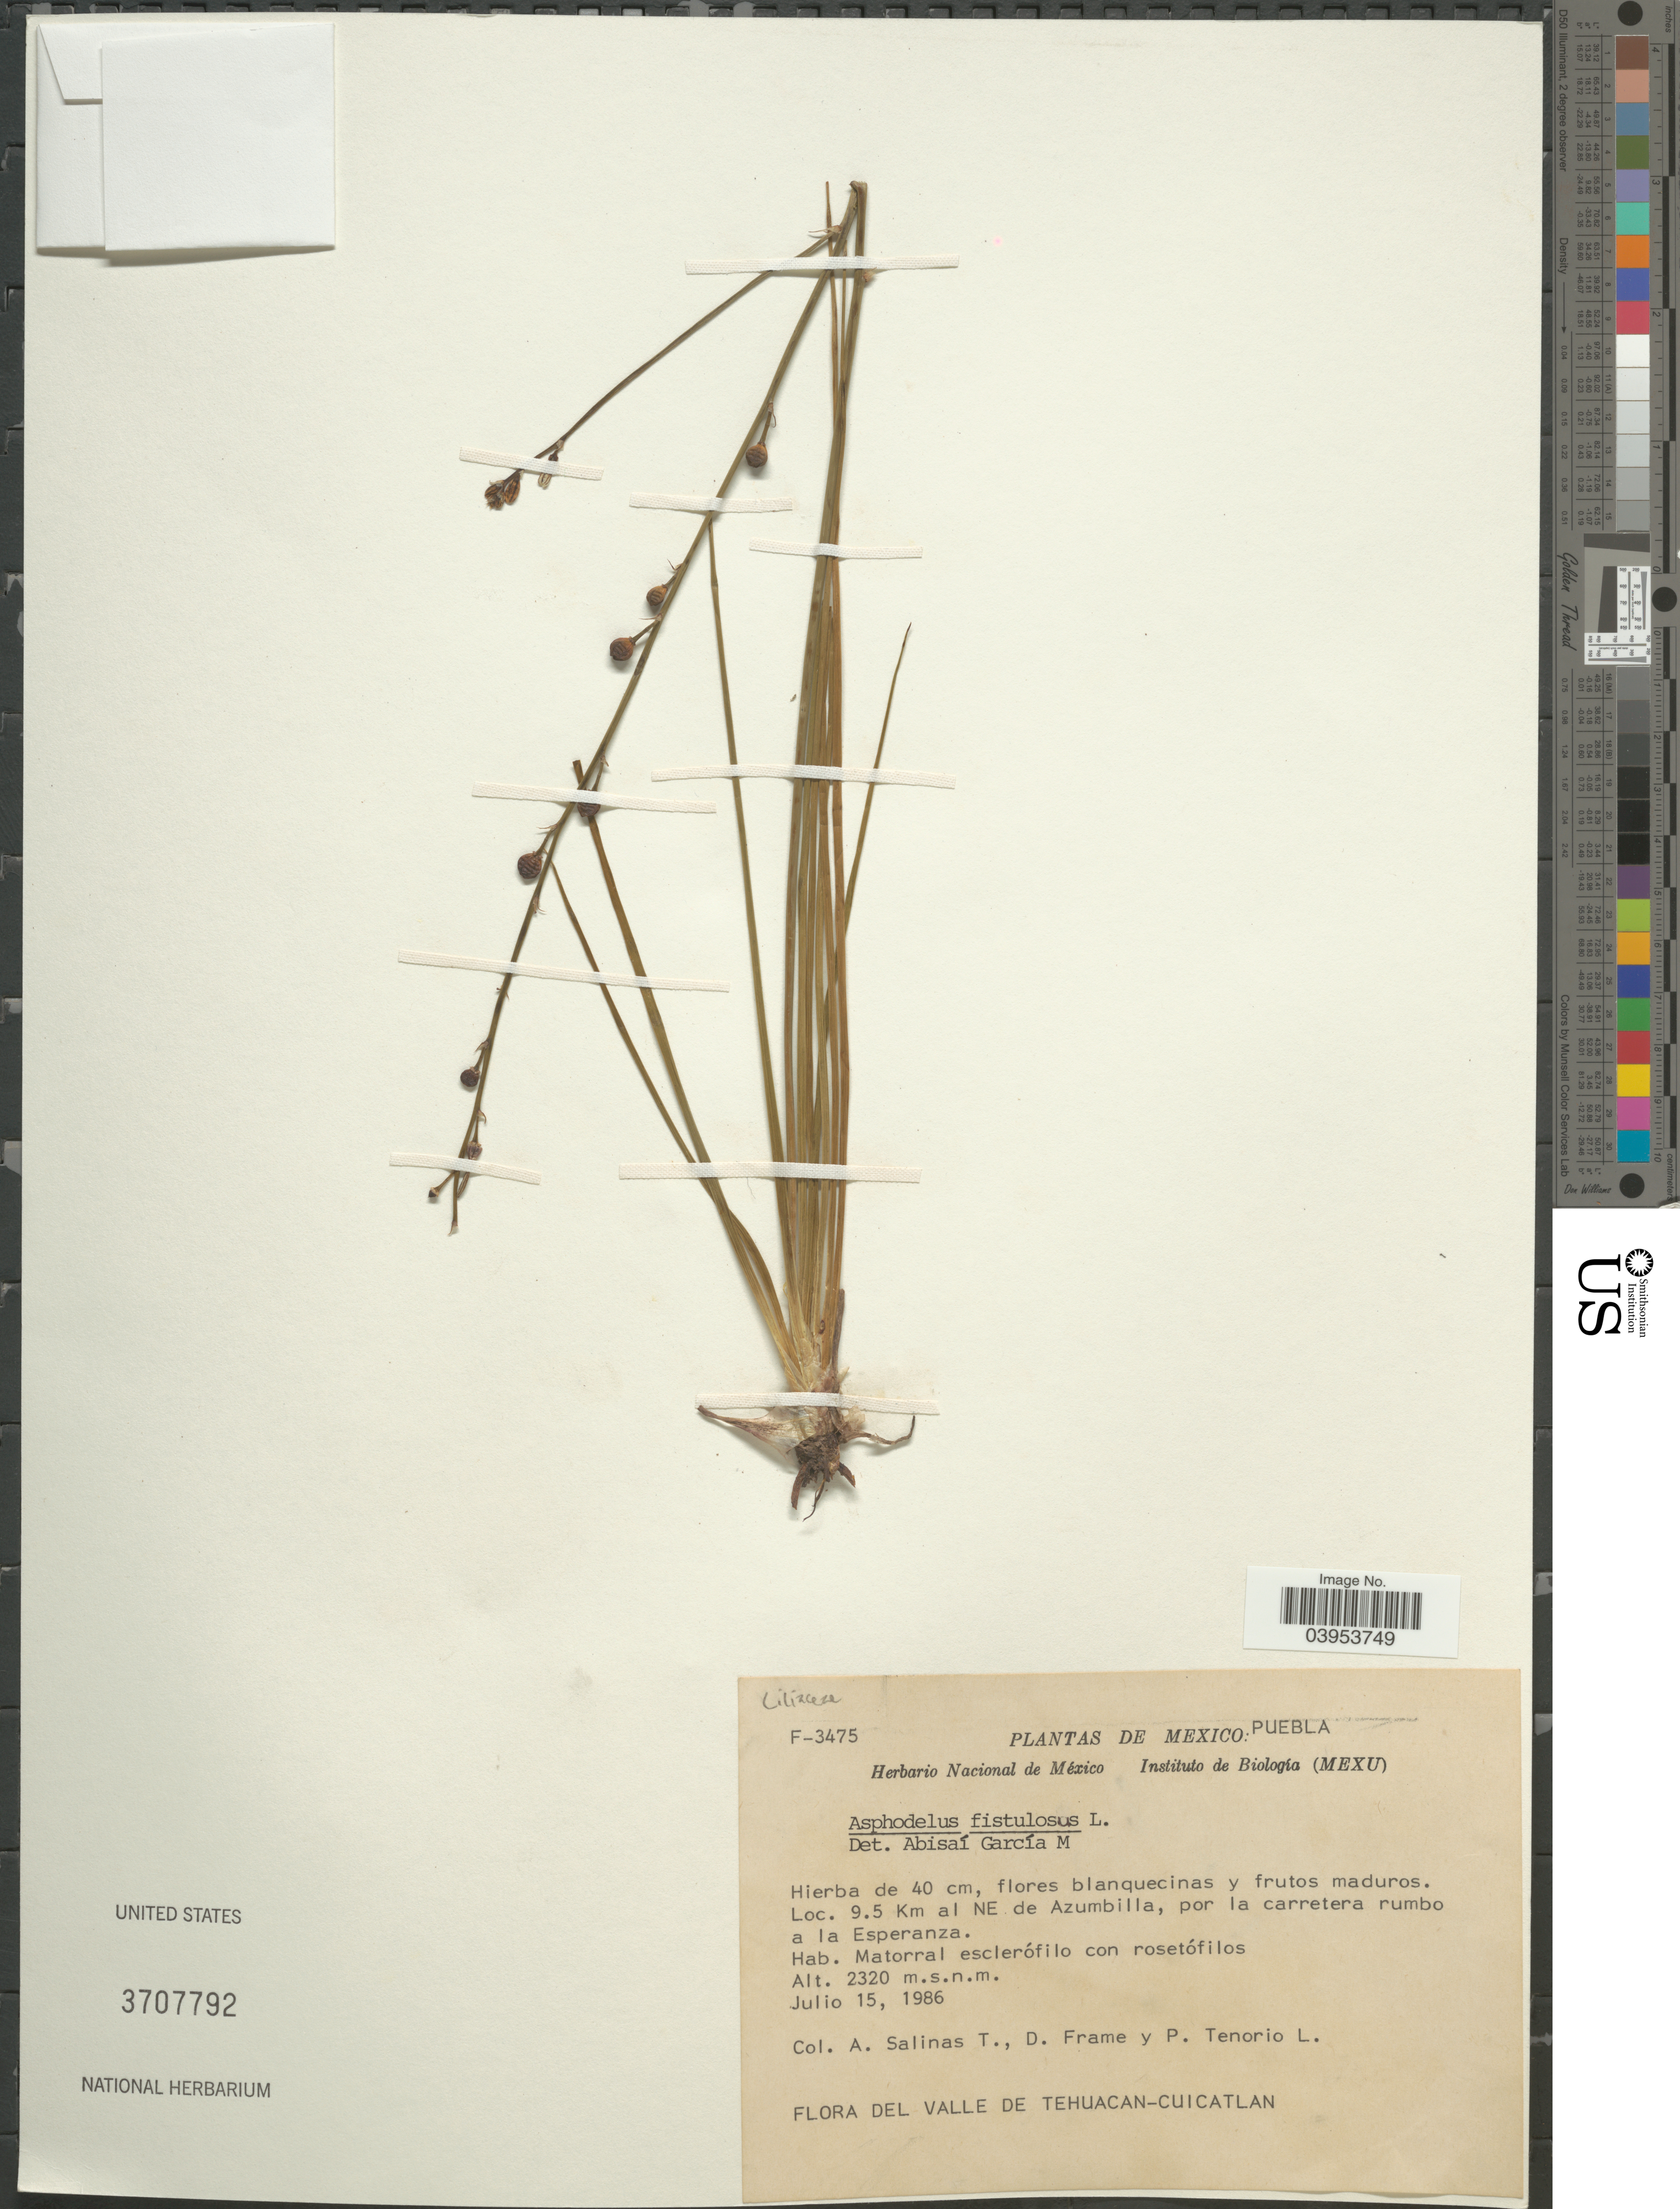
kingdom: Plantae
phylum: Tracheophyta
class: Liliopsida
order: Asparagales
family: Asphodelaceae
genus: Asphodelus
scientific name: Asphodelus fistulosus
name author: L.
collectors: A. Salinas T., D. Frame & P. Tenorio L.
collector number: F-3475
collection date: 1986-07-15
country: Mexico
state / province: Puebla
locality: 9.5 Km al NE de Azumbilla, por la carretera rumbo a la Esperanza.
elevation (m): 2320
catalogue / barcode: US 3707792